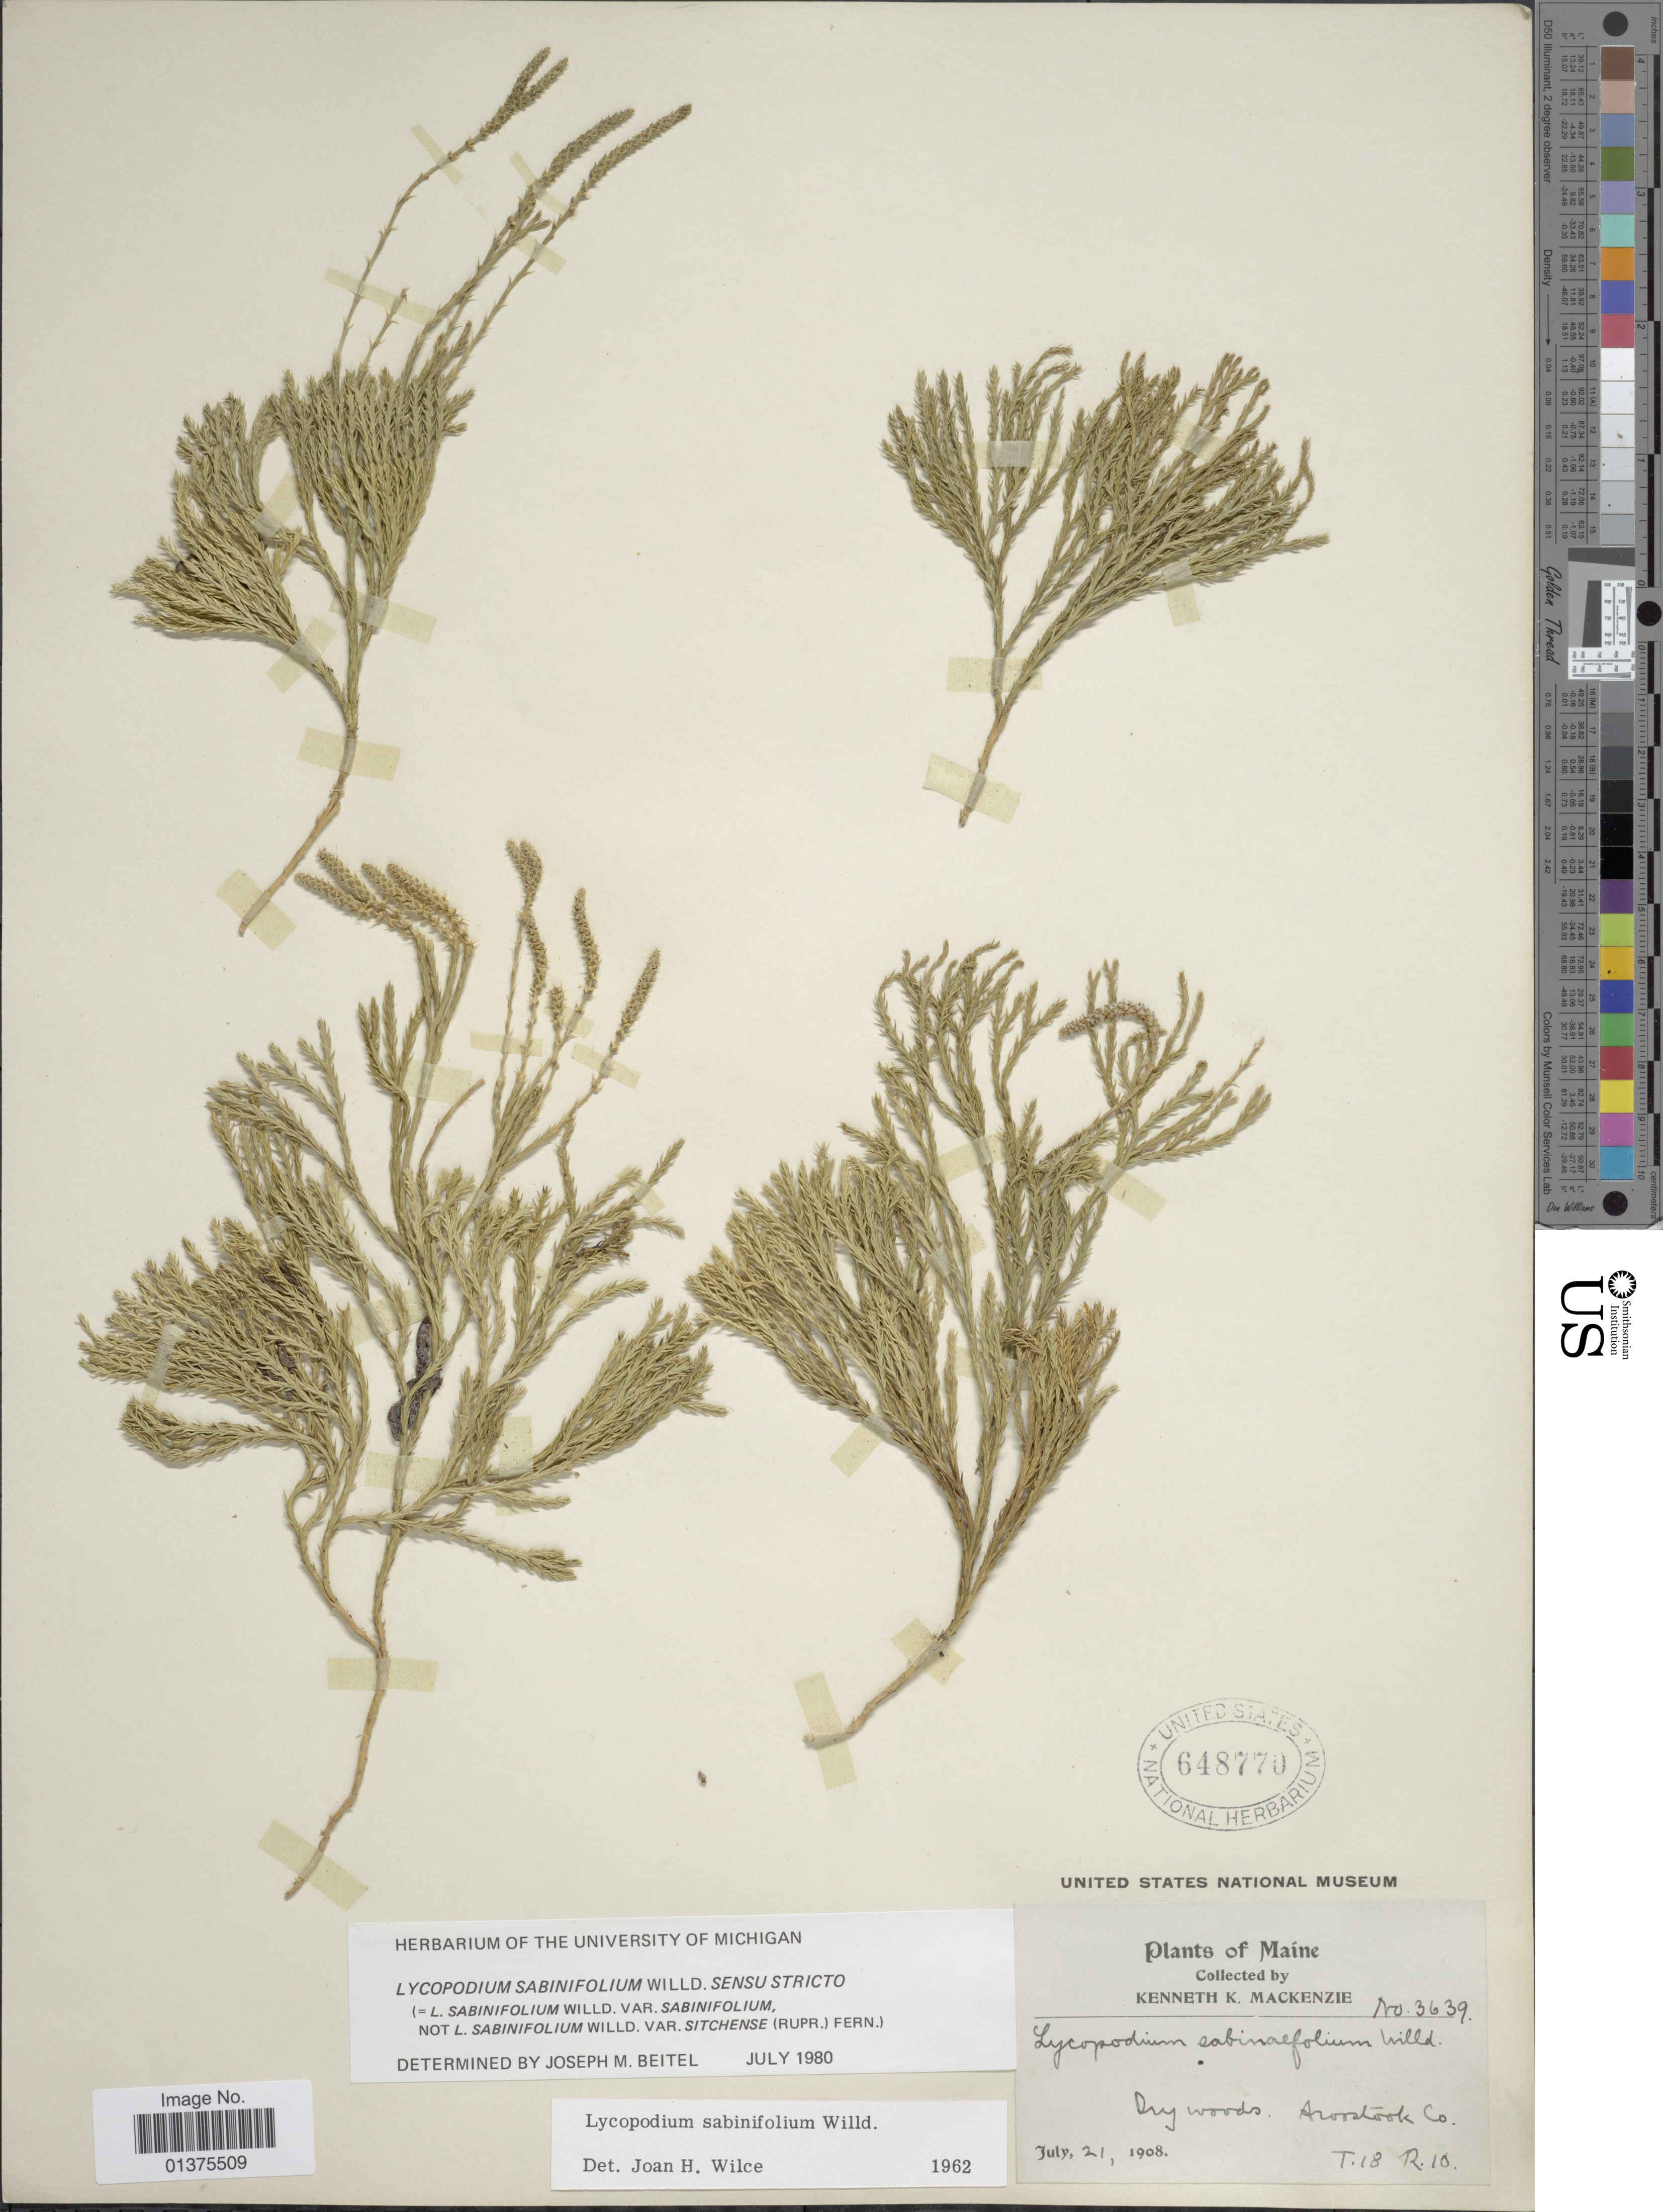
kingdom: Plantae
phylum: Tracheophyta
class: Lycopodiopsida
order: Lycopodiales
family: Lycopodiaceae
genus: Diphasiastrum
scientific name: Diphasiastrum x sabinifolium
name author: (Willd.) Holub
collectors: K. K. Mackenzie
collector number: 3639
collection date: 1908-07-21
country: United States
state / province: Maine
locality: Dry woods Aroostook Co.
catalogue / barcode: US 648770